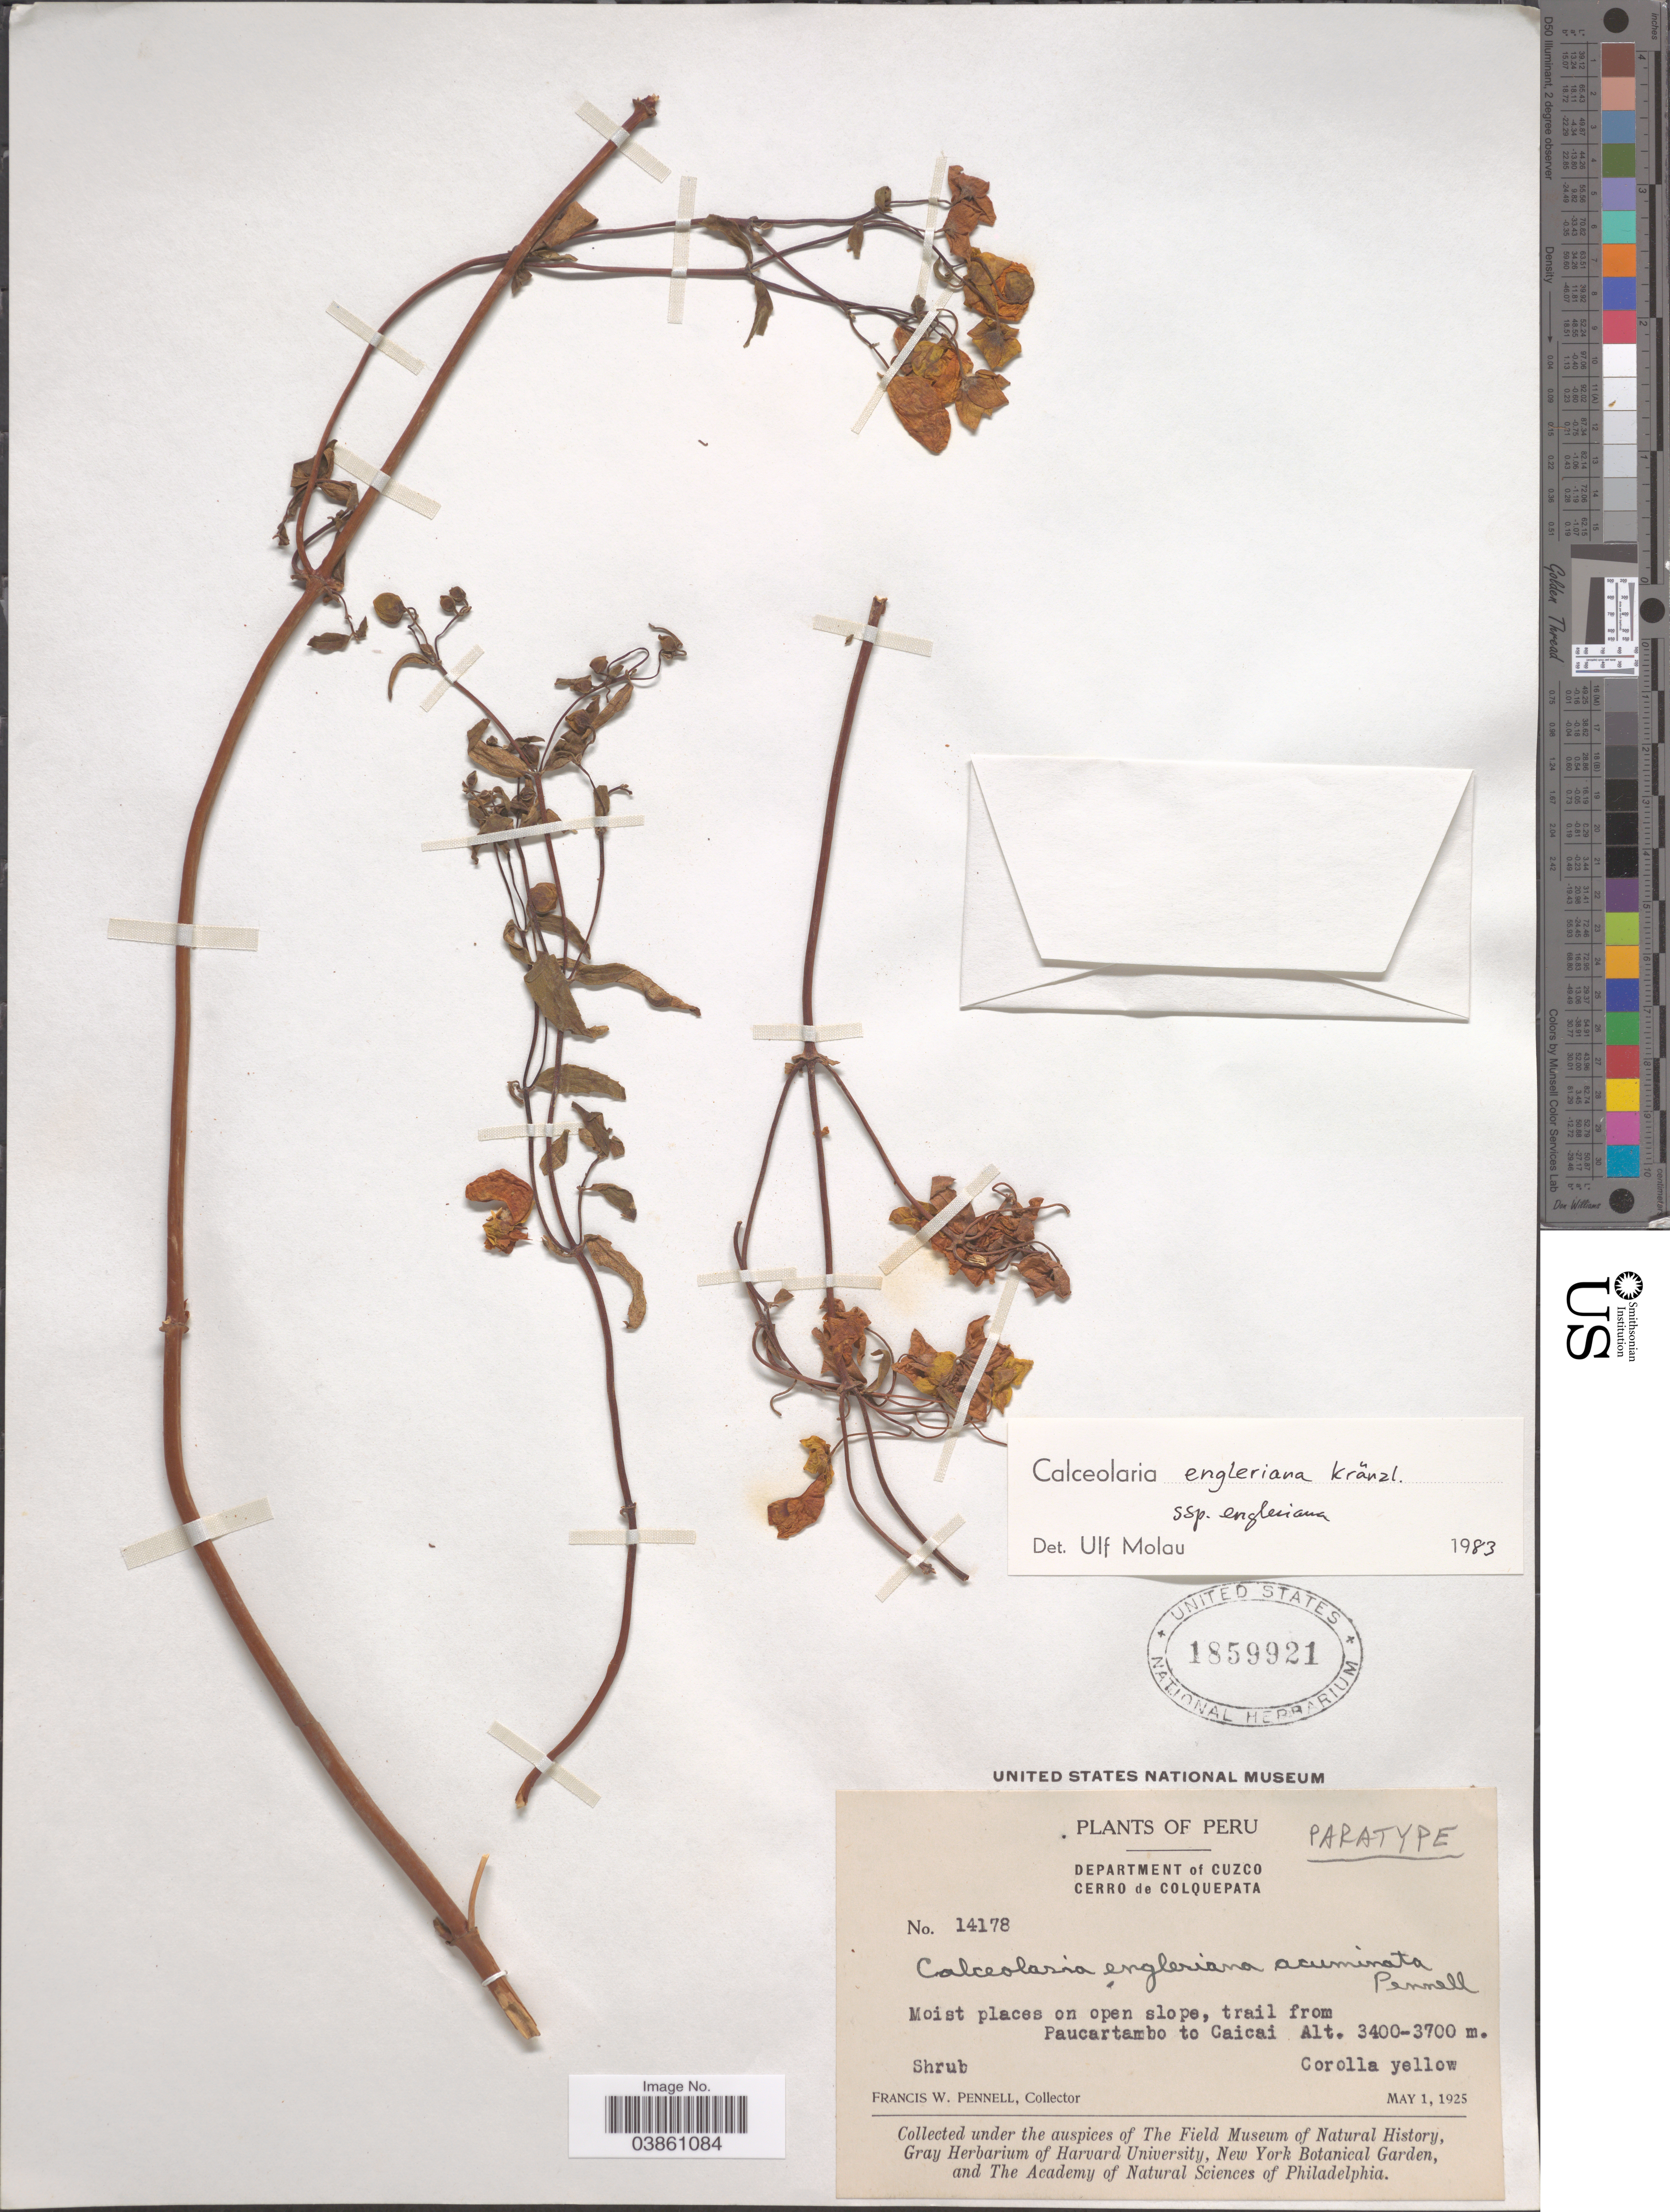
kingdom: Plantae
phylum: Tracheophyta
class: Magnoliopsida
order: Lamiales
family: Calceolariaceae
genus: Calceolaria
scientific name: Calceolaria engleriana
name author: Kraenzl.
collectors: F. W. Pennell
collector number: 14178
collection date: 1925-05-01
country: Peru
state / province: Cusco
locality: Department of Cuzco. Cerro de Colquepata. Trail from Paucartambo to Caicai.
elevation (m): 3400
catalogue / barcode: US 1859921